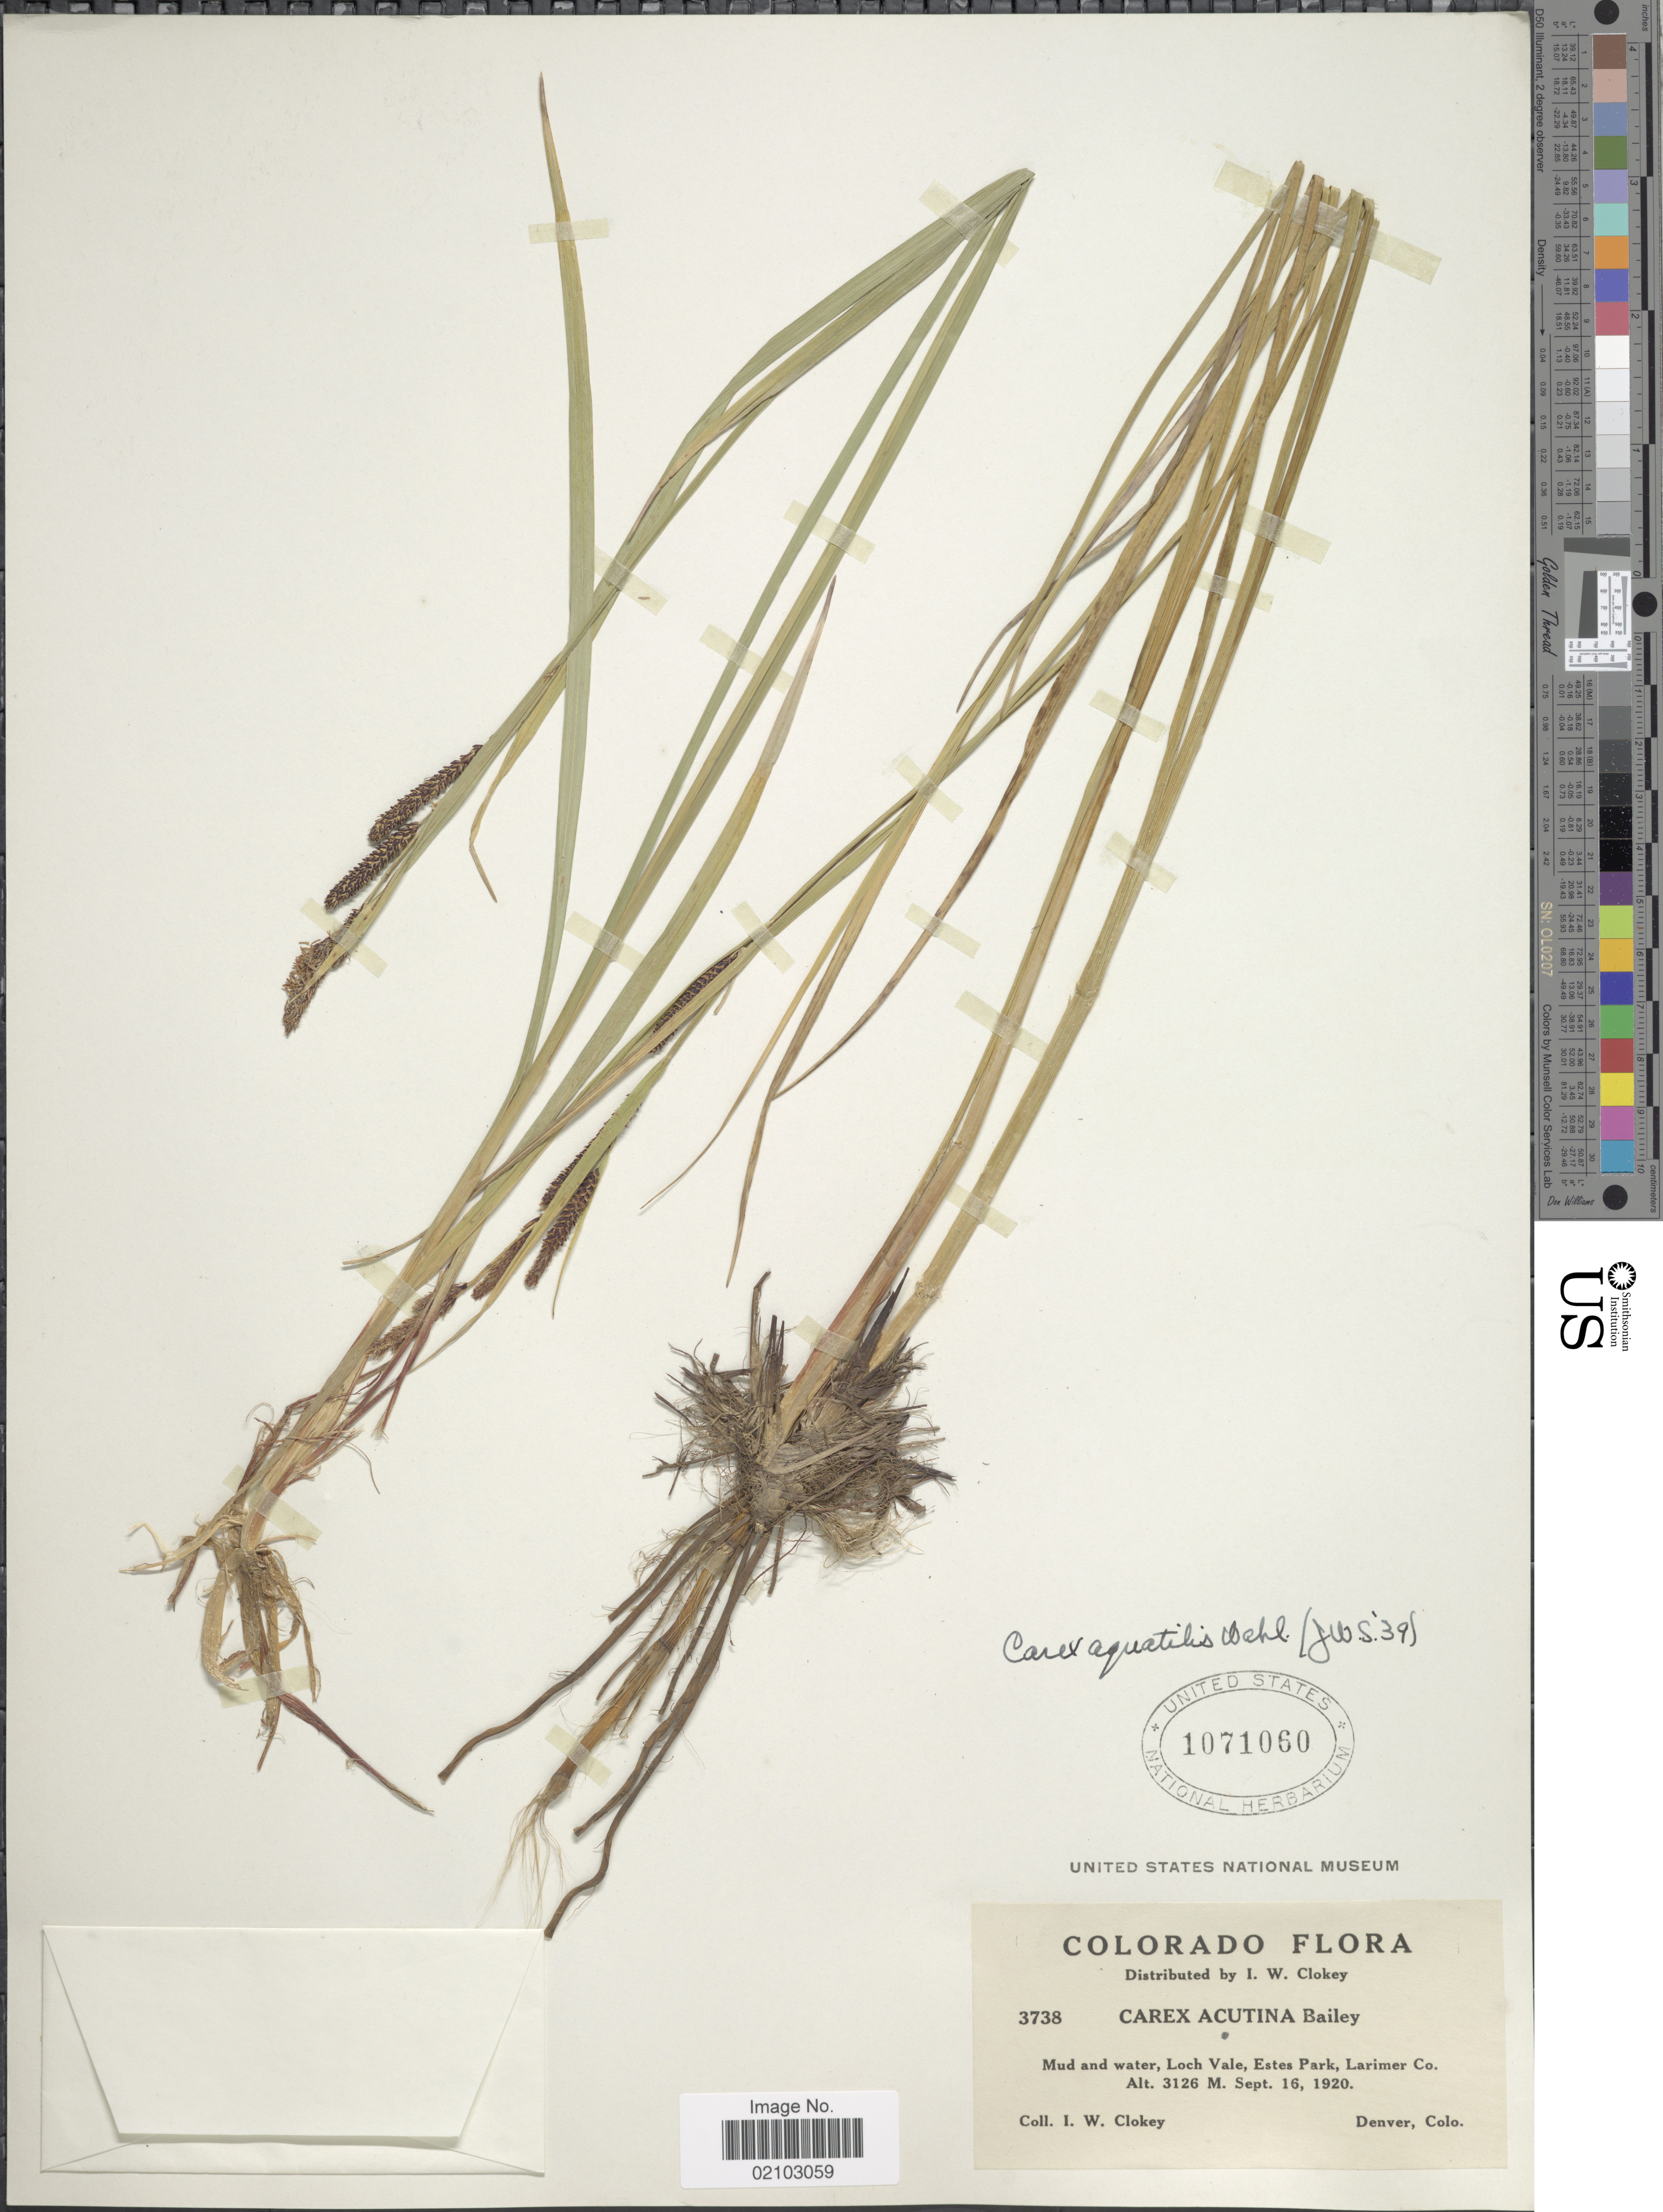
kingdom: Plantae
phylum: Tracheophyta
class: Liliopsida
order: Poales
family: Cyperaceae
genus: Carex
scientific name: Carex aquatilis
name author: Wahlenb.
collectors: I. W. Clokey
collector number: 3738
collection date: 1920-09-16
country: United States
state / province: Colorado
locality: Mud and water, Loch Vale, Estes Park, Larimer Co.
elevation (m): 3126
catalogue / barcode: US 1071060